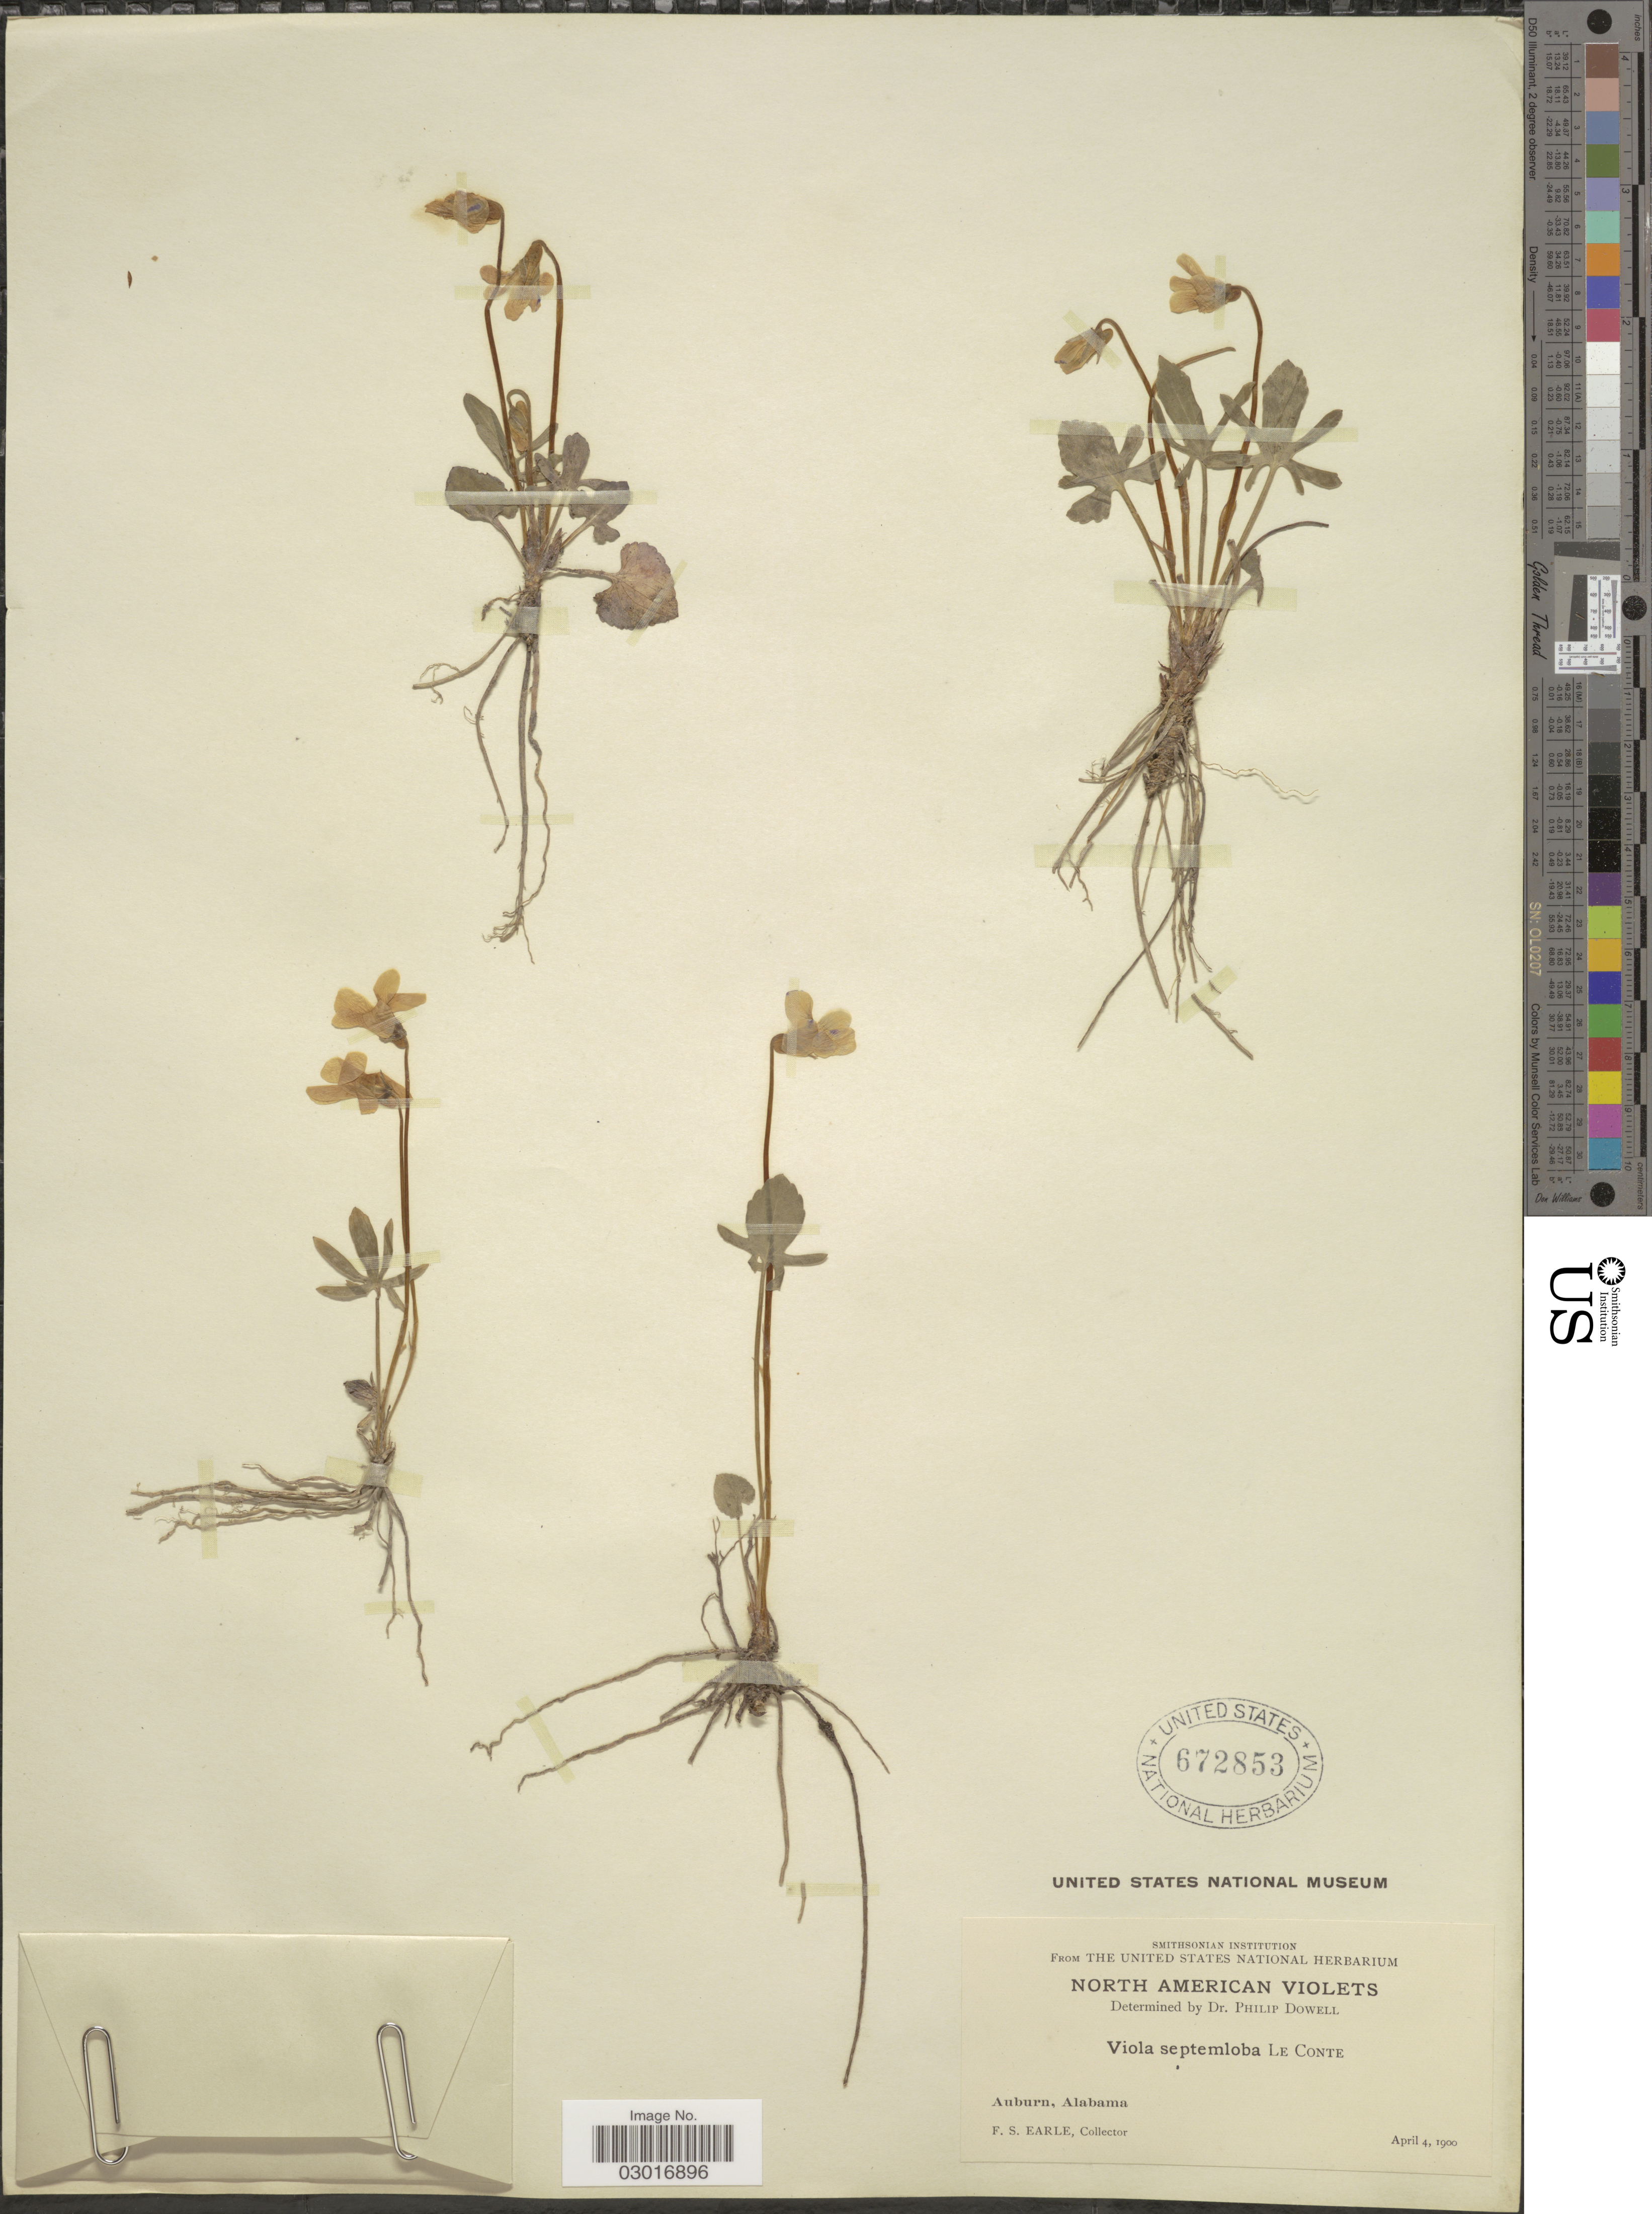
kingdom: Plantae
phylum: Tracheophyta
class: Magnoliopsida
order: Malpighiales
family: Violaceae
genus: Viola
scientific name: Viola septemloba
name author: LeConte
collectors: F. S. Earle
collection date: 1900-04-04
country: United States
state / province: Alabama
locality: Auburn.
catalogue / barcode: US 672853